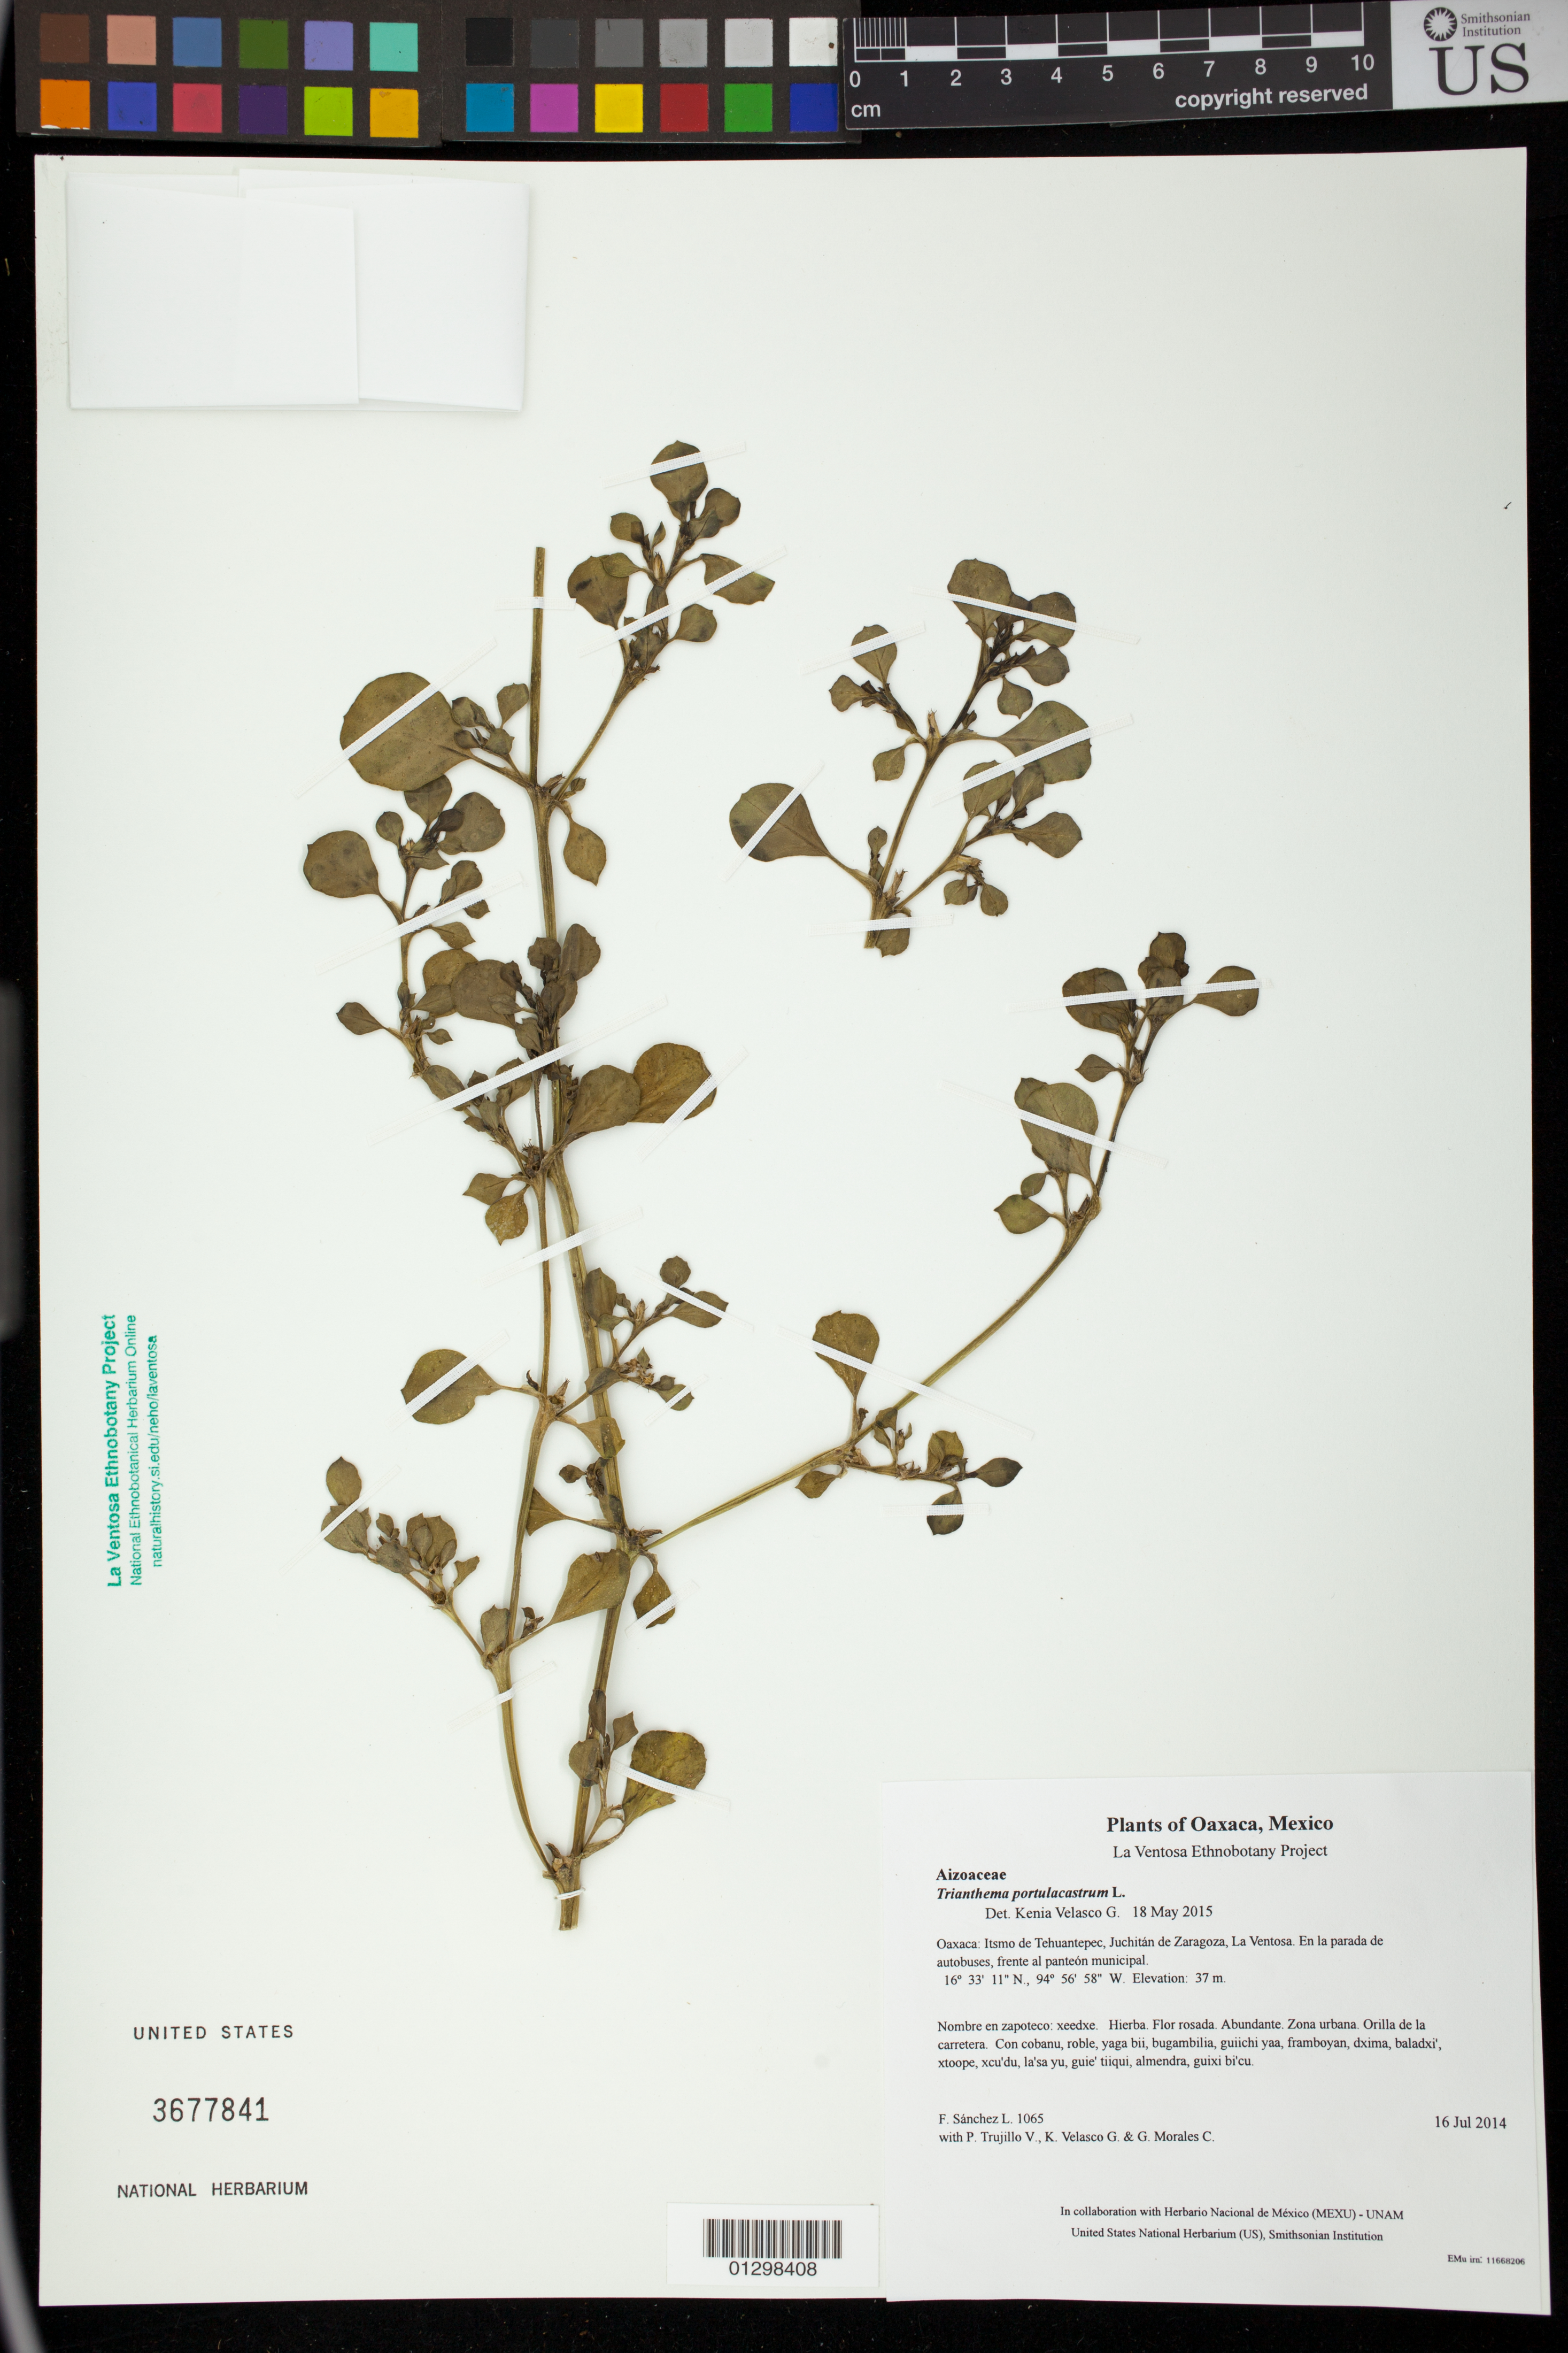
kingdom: Plantae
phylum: Tracheophyta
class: Magnoliopsida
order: Caryophyllales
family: Aizoaceae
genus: Trianthema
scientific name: Trianthema portulacastrum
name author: L.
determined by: Velasco G., Kenia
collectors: F. Sánchez L., P. Trujillo V., K. Velasco G. & G. Morales C.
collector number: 1065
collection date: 2014-07-16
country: Mexico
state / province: Oaxaca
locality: Itsmo de Tehuantepec, Juchitán de Zaragoza, La Ventosa. En la parada de autobuses, frente al panteón municipal.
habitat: Zona urbana. Orilla de la carretera.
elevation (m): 37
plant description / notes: MEXU, US; Guixi layu. Guie' rosa. Stale.; berdolaga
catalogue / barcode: US 3677841